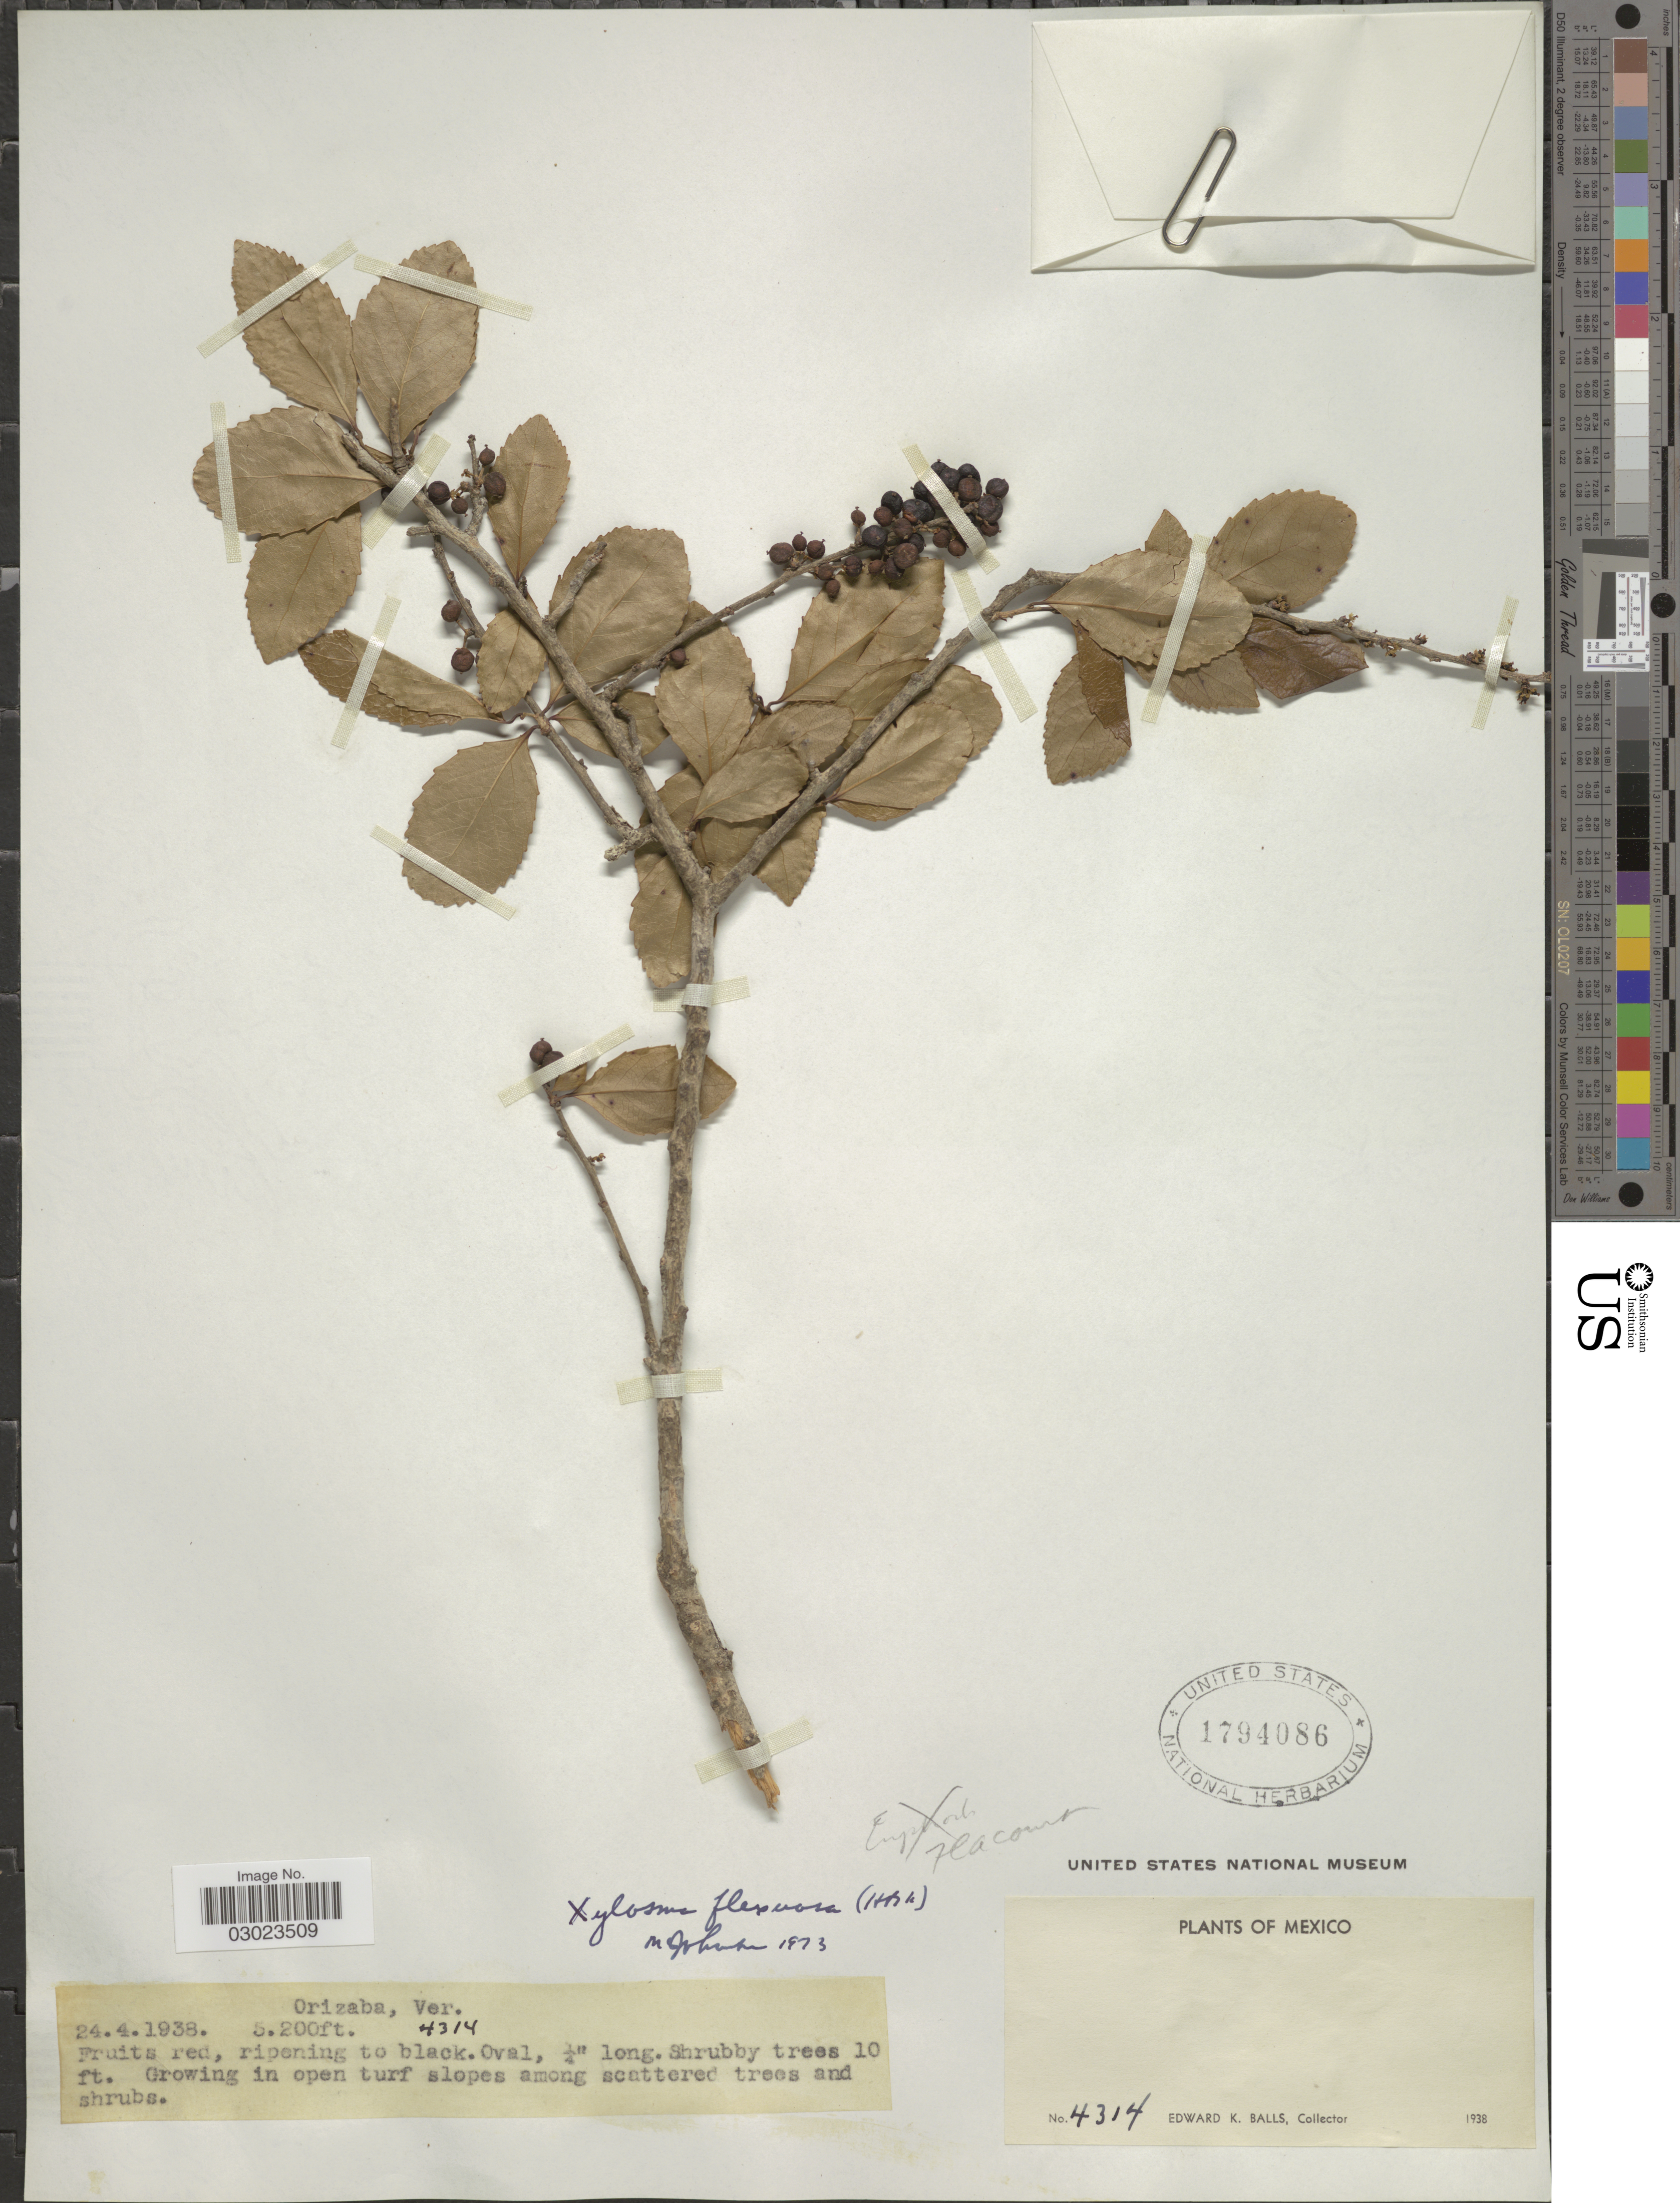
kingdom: Plantae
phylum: Tracheophyta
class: Magnoliopsida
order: Malpighiales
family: Salicaceae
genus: Xylosma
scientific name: Xylosma flexuosa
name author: (Kunth) Hemsl.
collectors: E. K. Balls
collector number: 4314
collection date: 1938-04-24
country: Mexico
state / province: Veracruz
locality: Orizaba, Ver.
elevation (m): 1585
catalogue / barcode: US 1794086